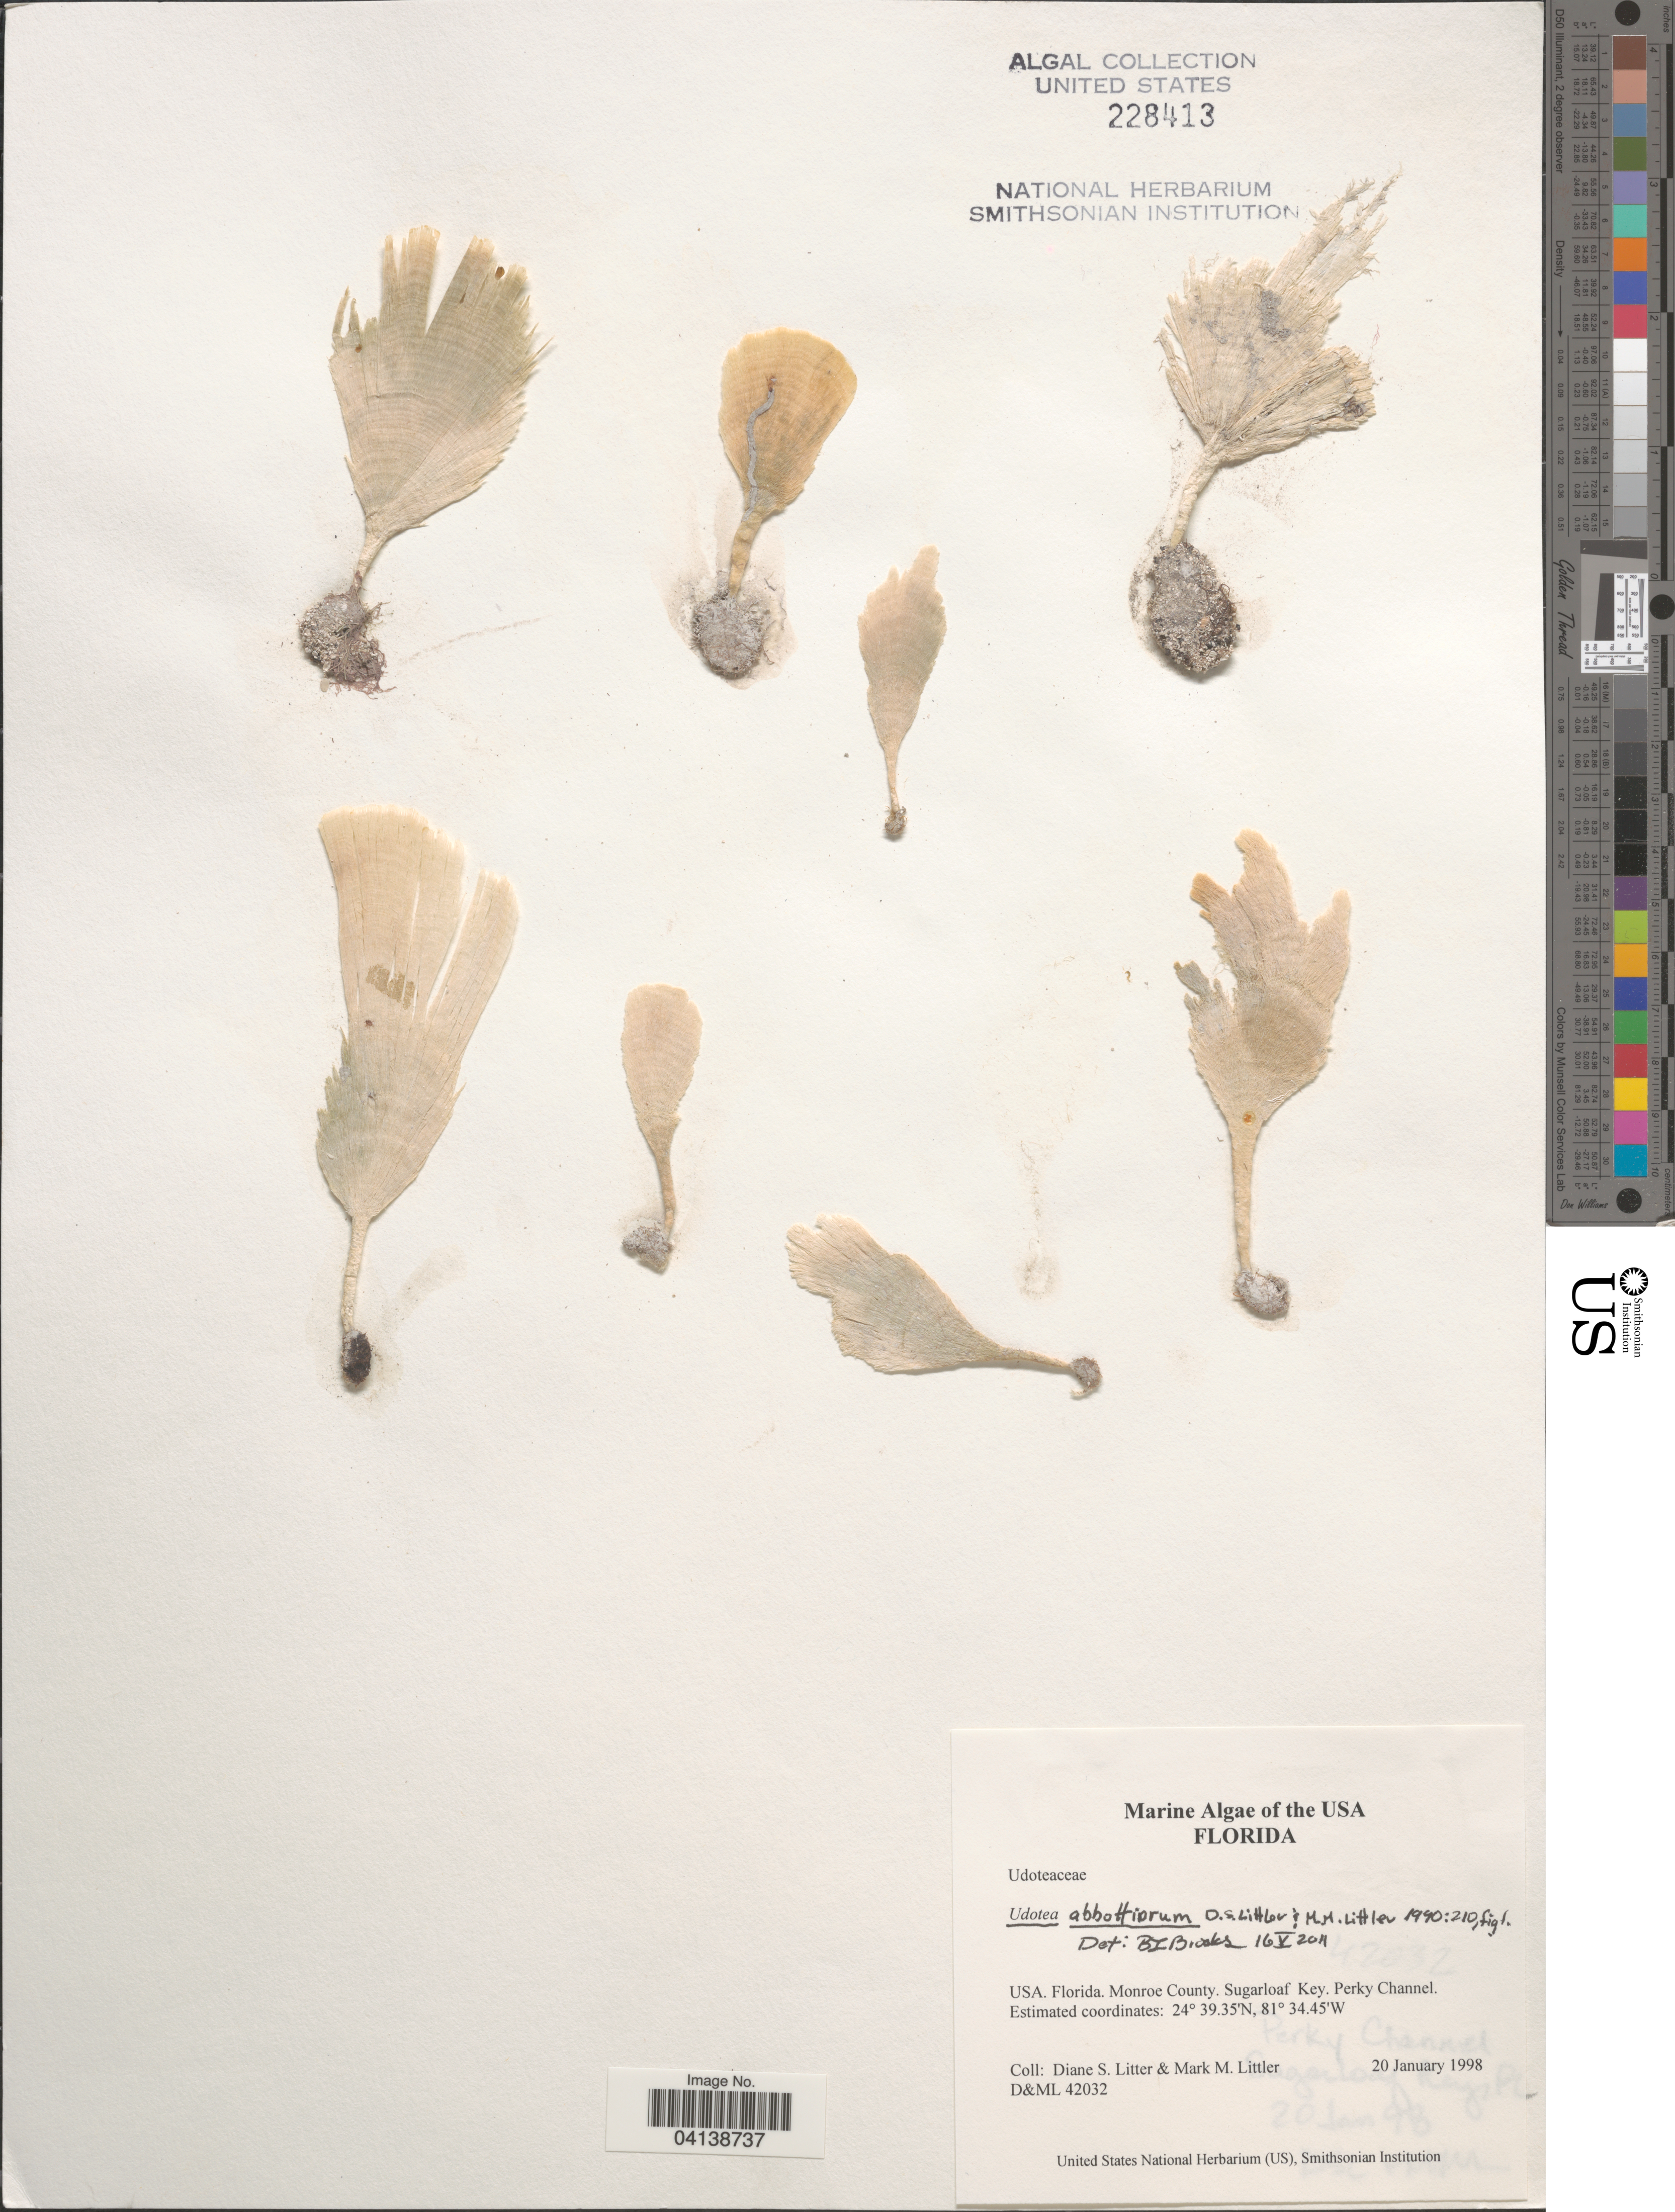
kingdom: Plantae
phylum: Chlorophyta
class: Ulvophyceae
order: Bryopsidales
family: Udoteaceae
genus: Udotea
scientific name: Udotea abbottiorum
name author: D.S. Littler & Littler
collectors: D. S. Littler & M. M. Littler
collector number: D&ML42032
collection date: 1998-01-20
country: United States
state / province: Florida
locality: Monroe County. Sugarloaf Key. Perky Channel.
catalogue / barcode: US 228413